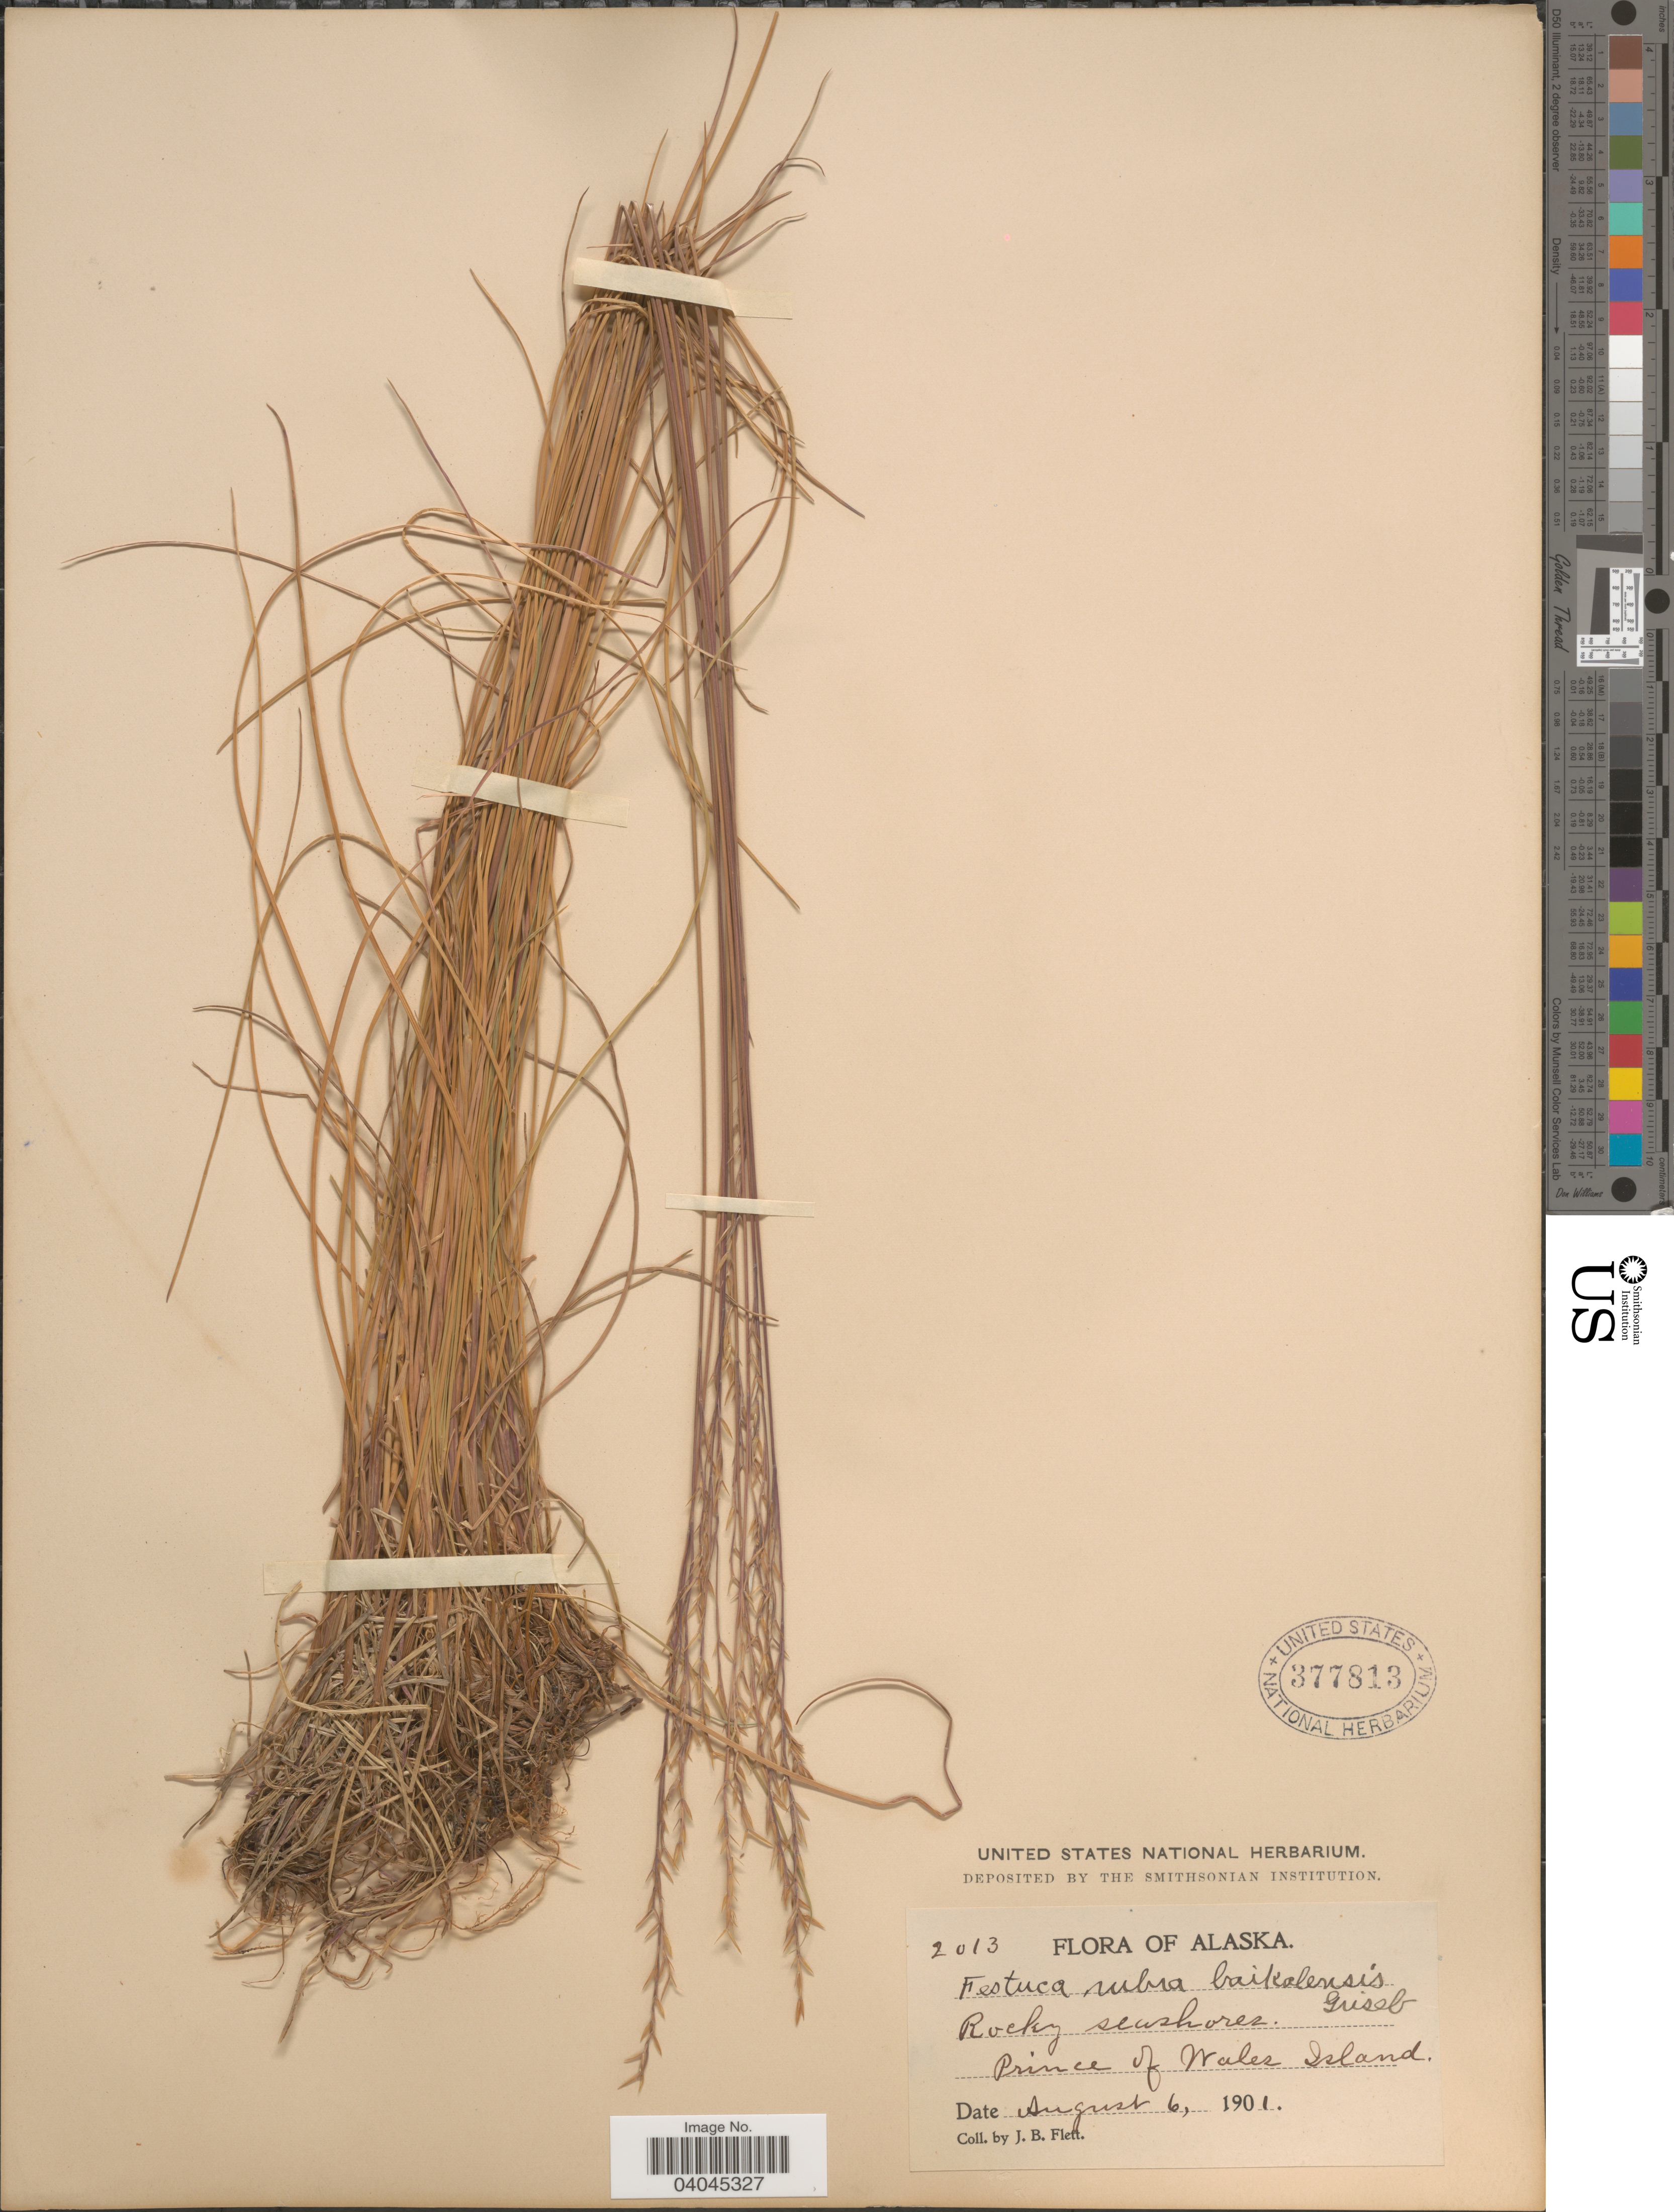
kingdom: Plantae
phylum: Tracheophyta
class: Liliopsida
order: Poales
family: Poaceae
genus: Festuca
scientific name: Festuca rubra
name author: L.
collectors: J. Flett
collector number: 2013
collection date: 1901-08-06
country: United States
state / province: Alaska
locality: Prince of Wales Island.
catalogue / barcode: US 377813